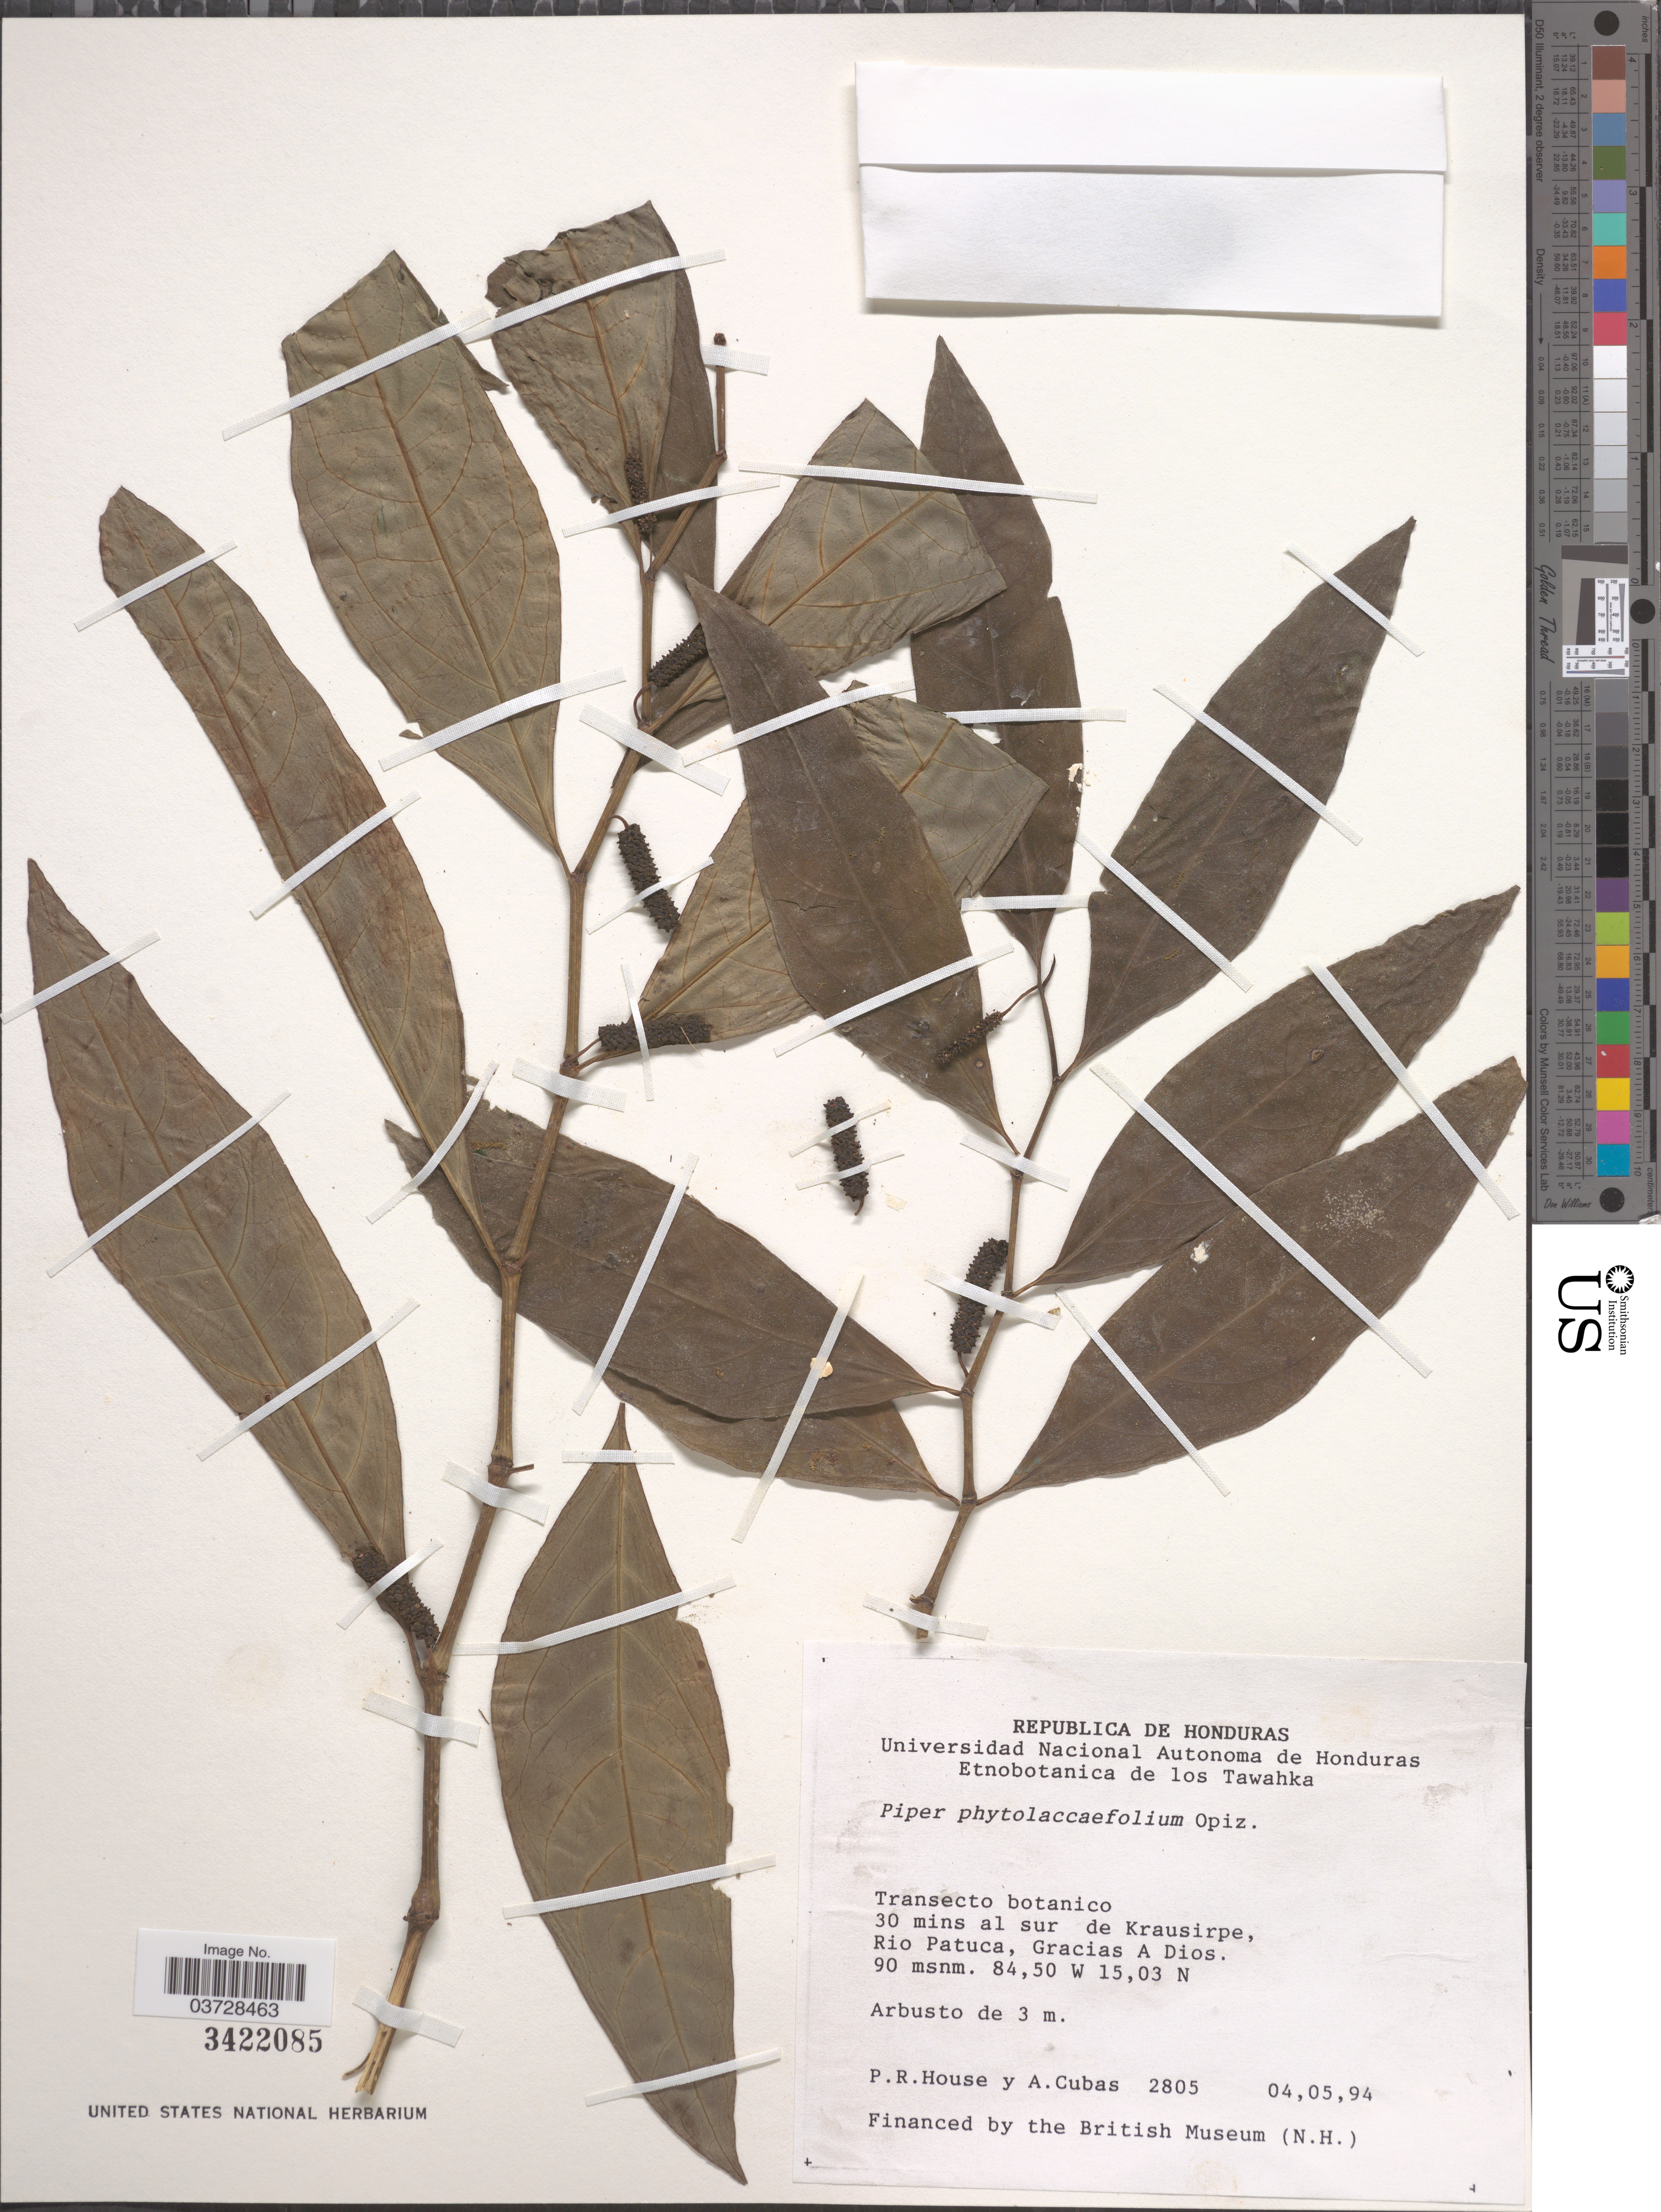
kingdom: Plantae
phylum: Tracheophyta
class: Magnoliopsida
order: Piperales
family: Piperaceae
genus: Piper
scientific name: Piper phytolaccifolium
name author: Opiz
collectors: P. R. House & A. Cubas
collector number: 2805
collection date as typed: Transcribed d/m/y: 4/5/94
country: Honduras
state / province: Gracias de Dios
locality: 30 mins al sur de Krausirpe, Rio Patuca, Gracias a Dios.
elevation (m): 90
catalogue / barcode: US 3422085